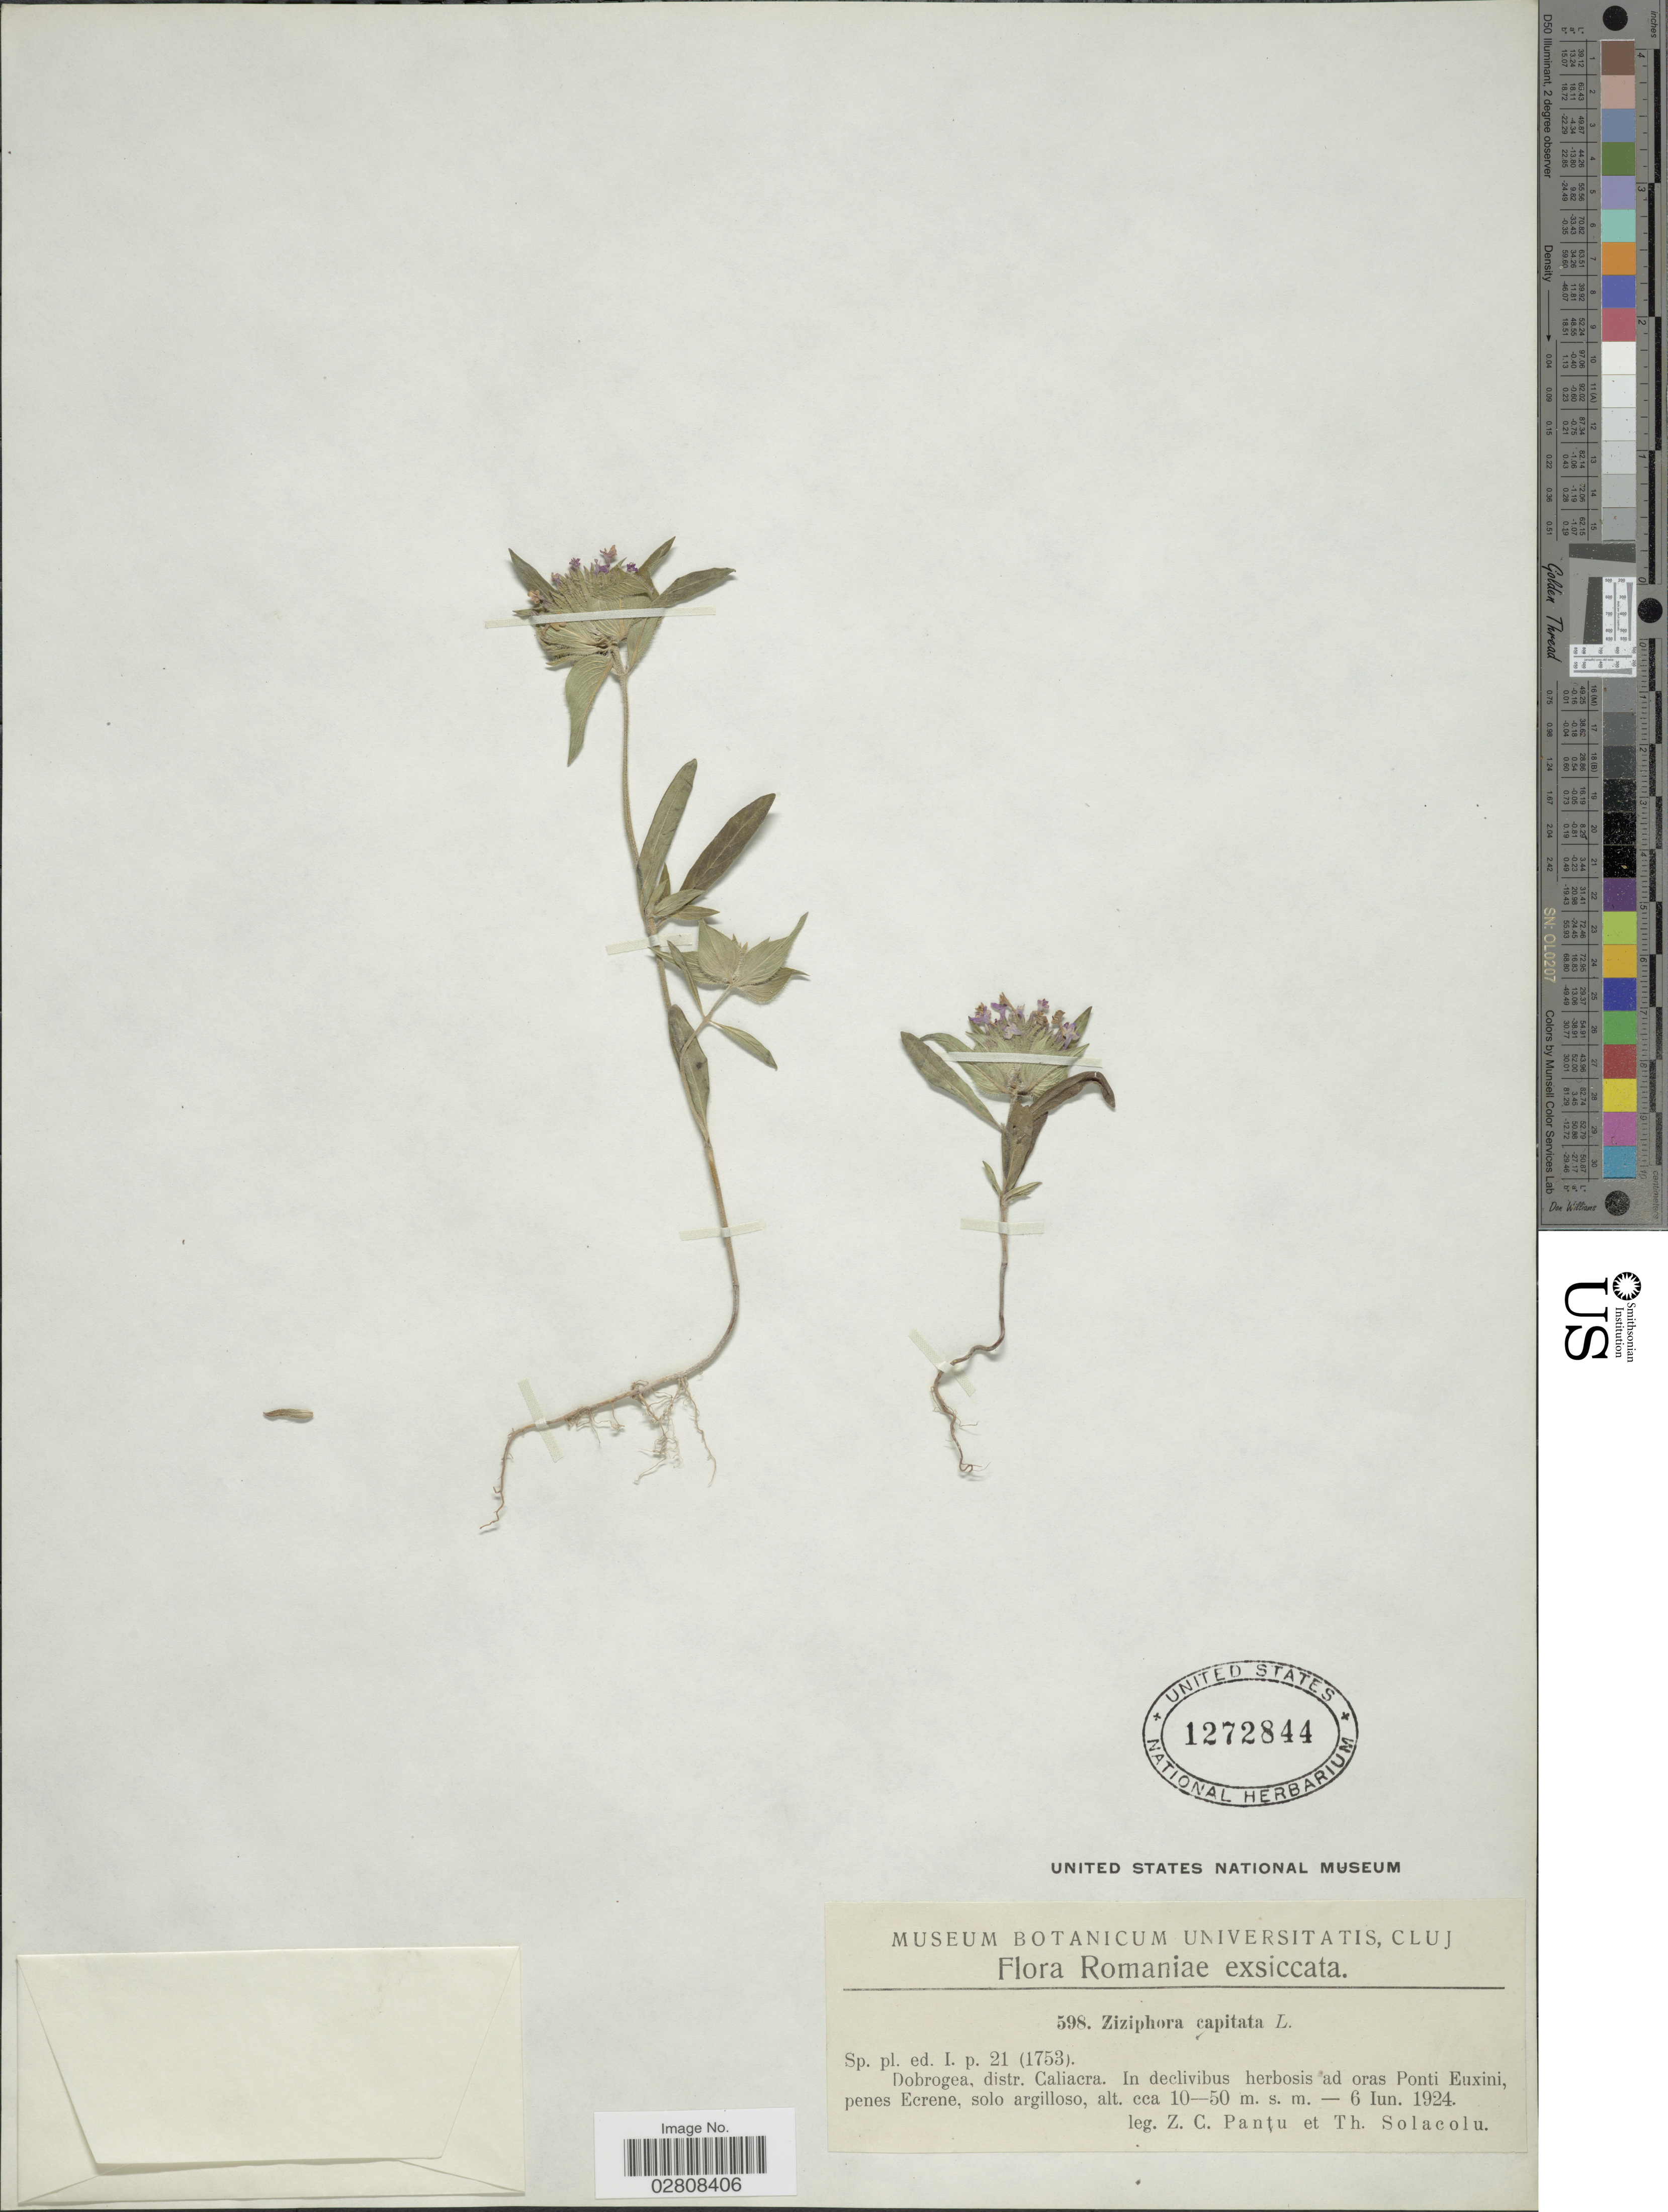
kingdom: Plantae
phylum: Tracheophyta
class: Magnoliopsida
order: Lamiales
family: Lamiaceae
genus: Ziziphora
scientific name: Ziziphora capitata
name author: L.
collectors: Z. C. Pantu & T. Solacolu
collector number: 598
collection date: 1924-06-06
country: Romania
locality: Dobrogea, distr. Caliacra. In declivibus herbosis ad oras Ponti Euxini, penes Ecrene, solo argilloso.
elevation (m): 10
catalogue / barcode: US 1272844